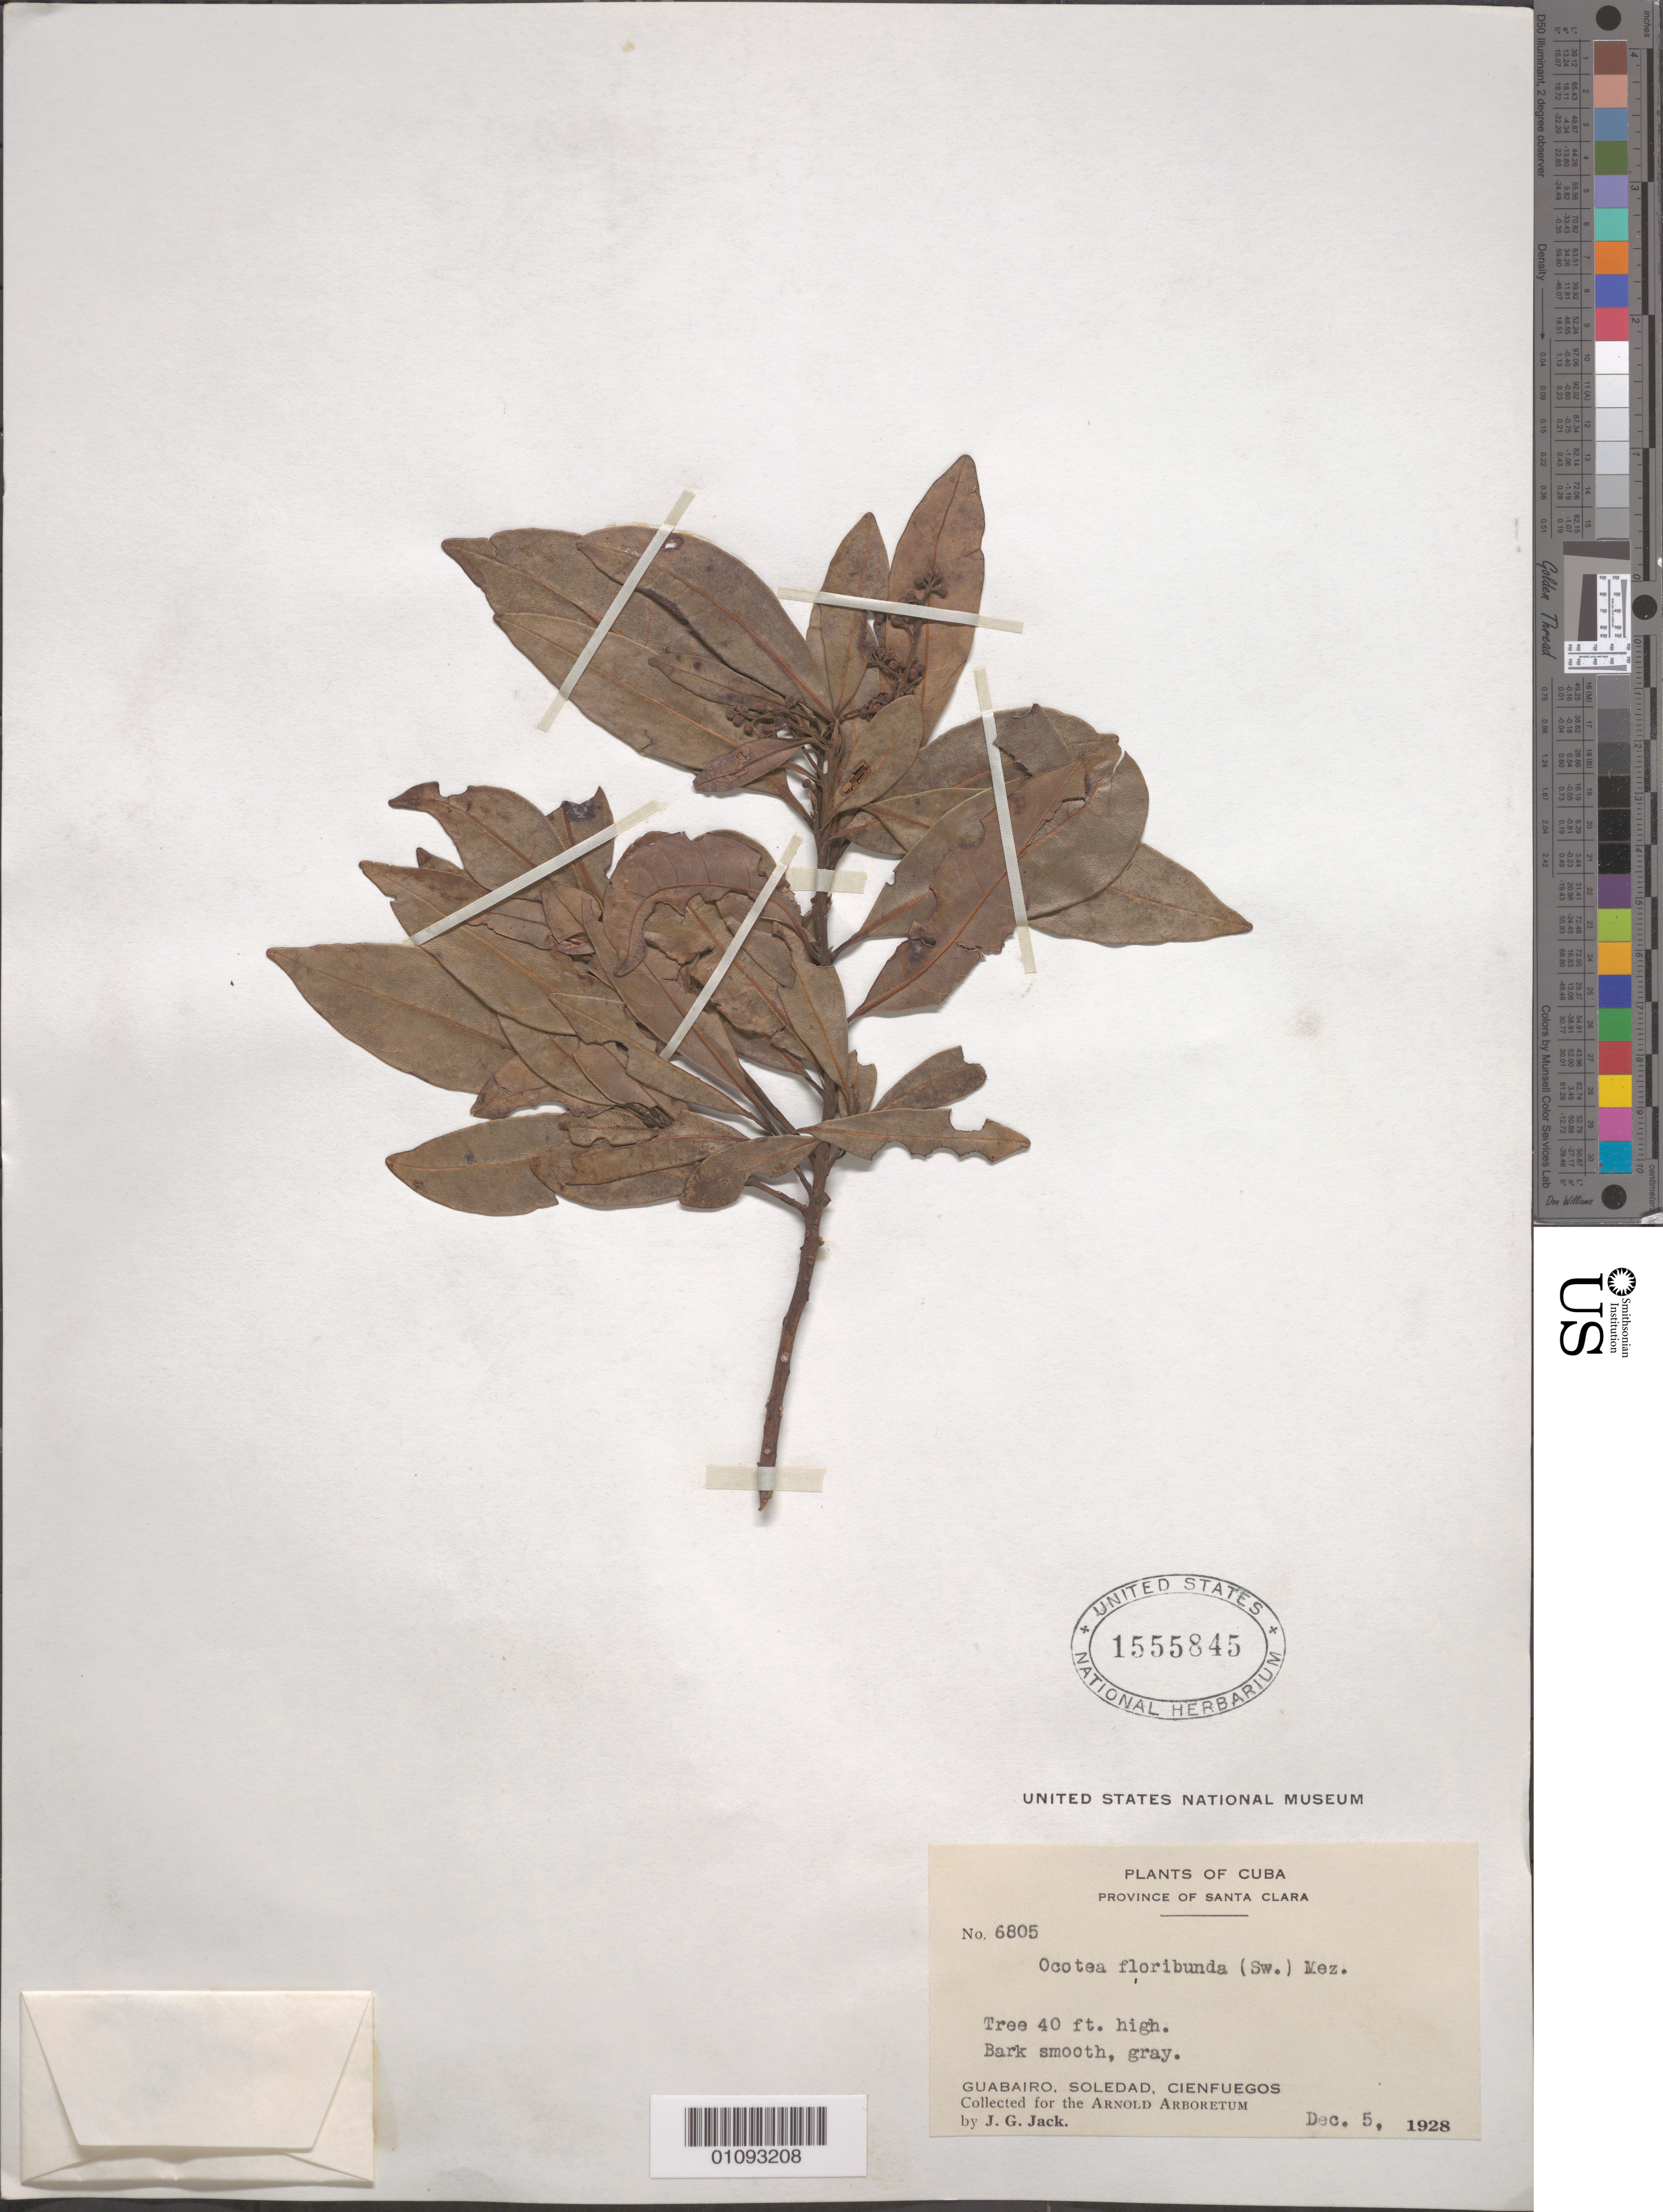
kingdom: Plantae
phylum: Tracheophyta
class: Magnoliopsida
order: Laurales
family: Lauraceae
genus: Ocotea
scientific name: Ocotea floribunda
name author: (Sw.) Mez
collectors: J. G. Jack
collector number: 6805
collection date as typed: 05 Dec 1928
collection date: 1928-12-05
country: Cuba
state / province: Cienfuegos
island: Cuba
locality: Guabairo, Soledad, Cienfuegos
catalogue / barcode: US 1555845